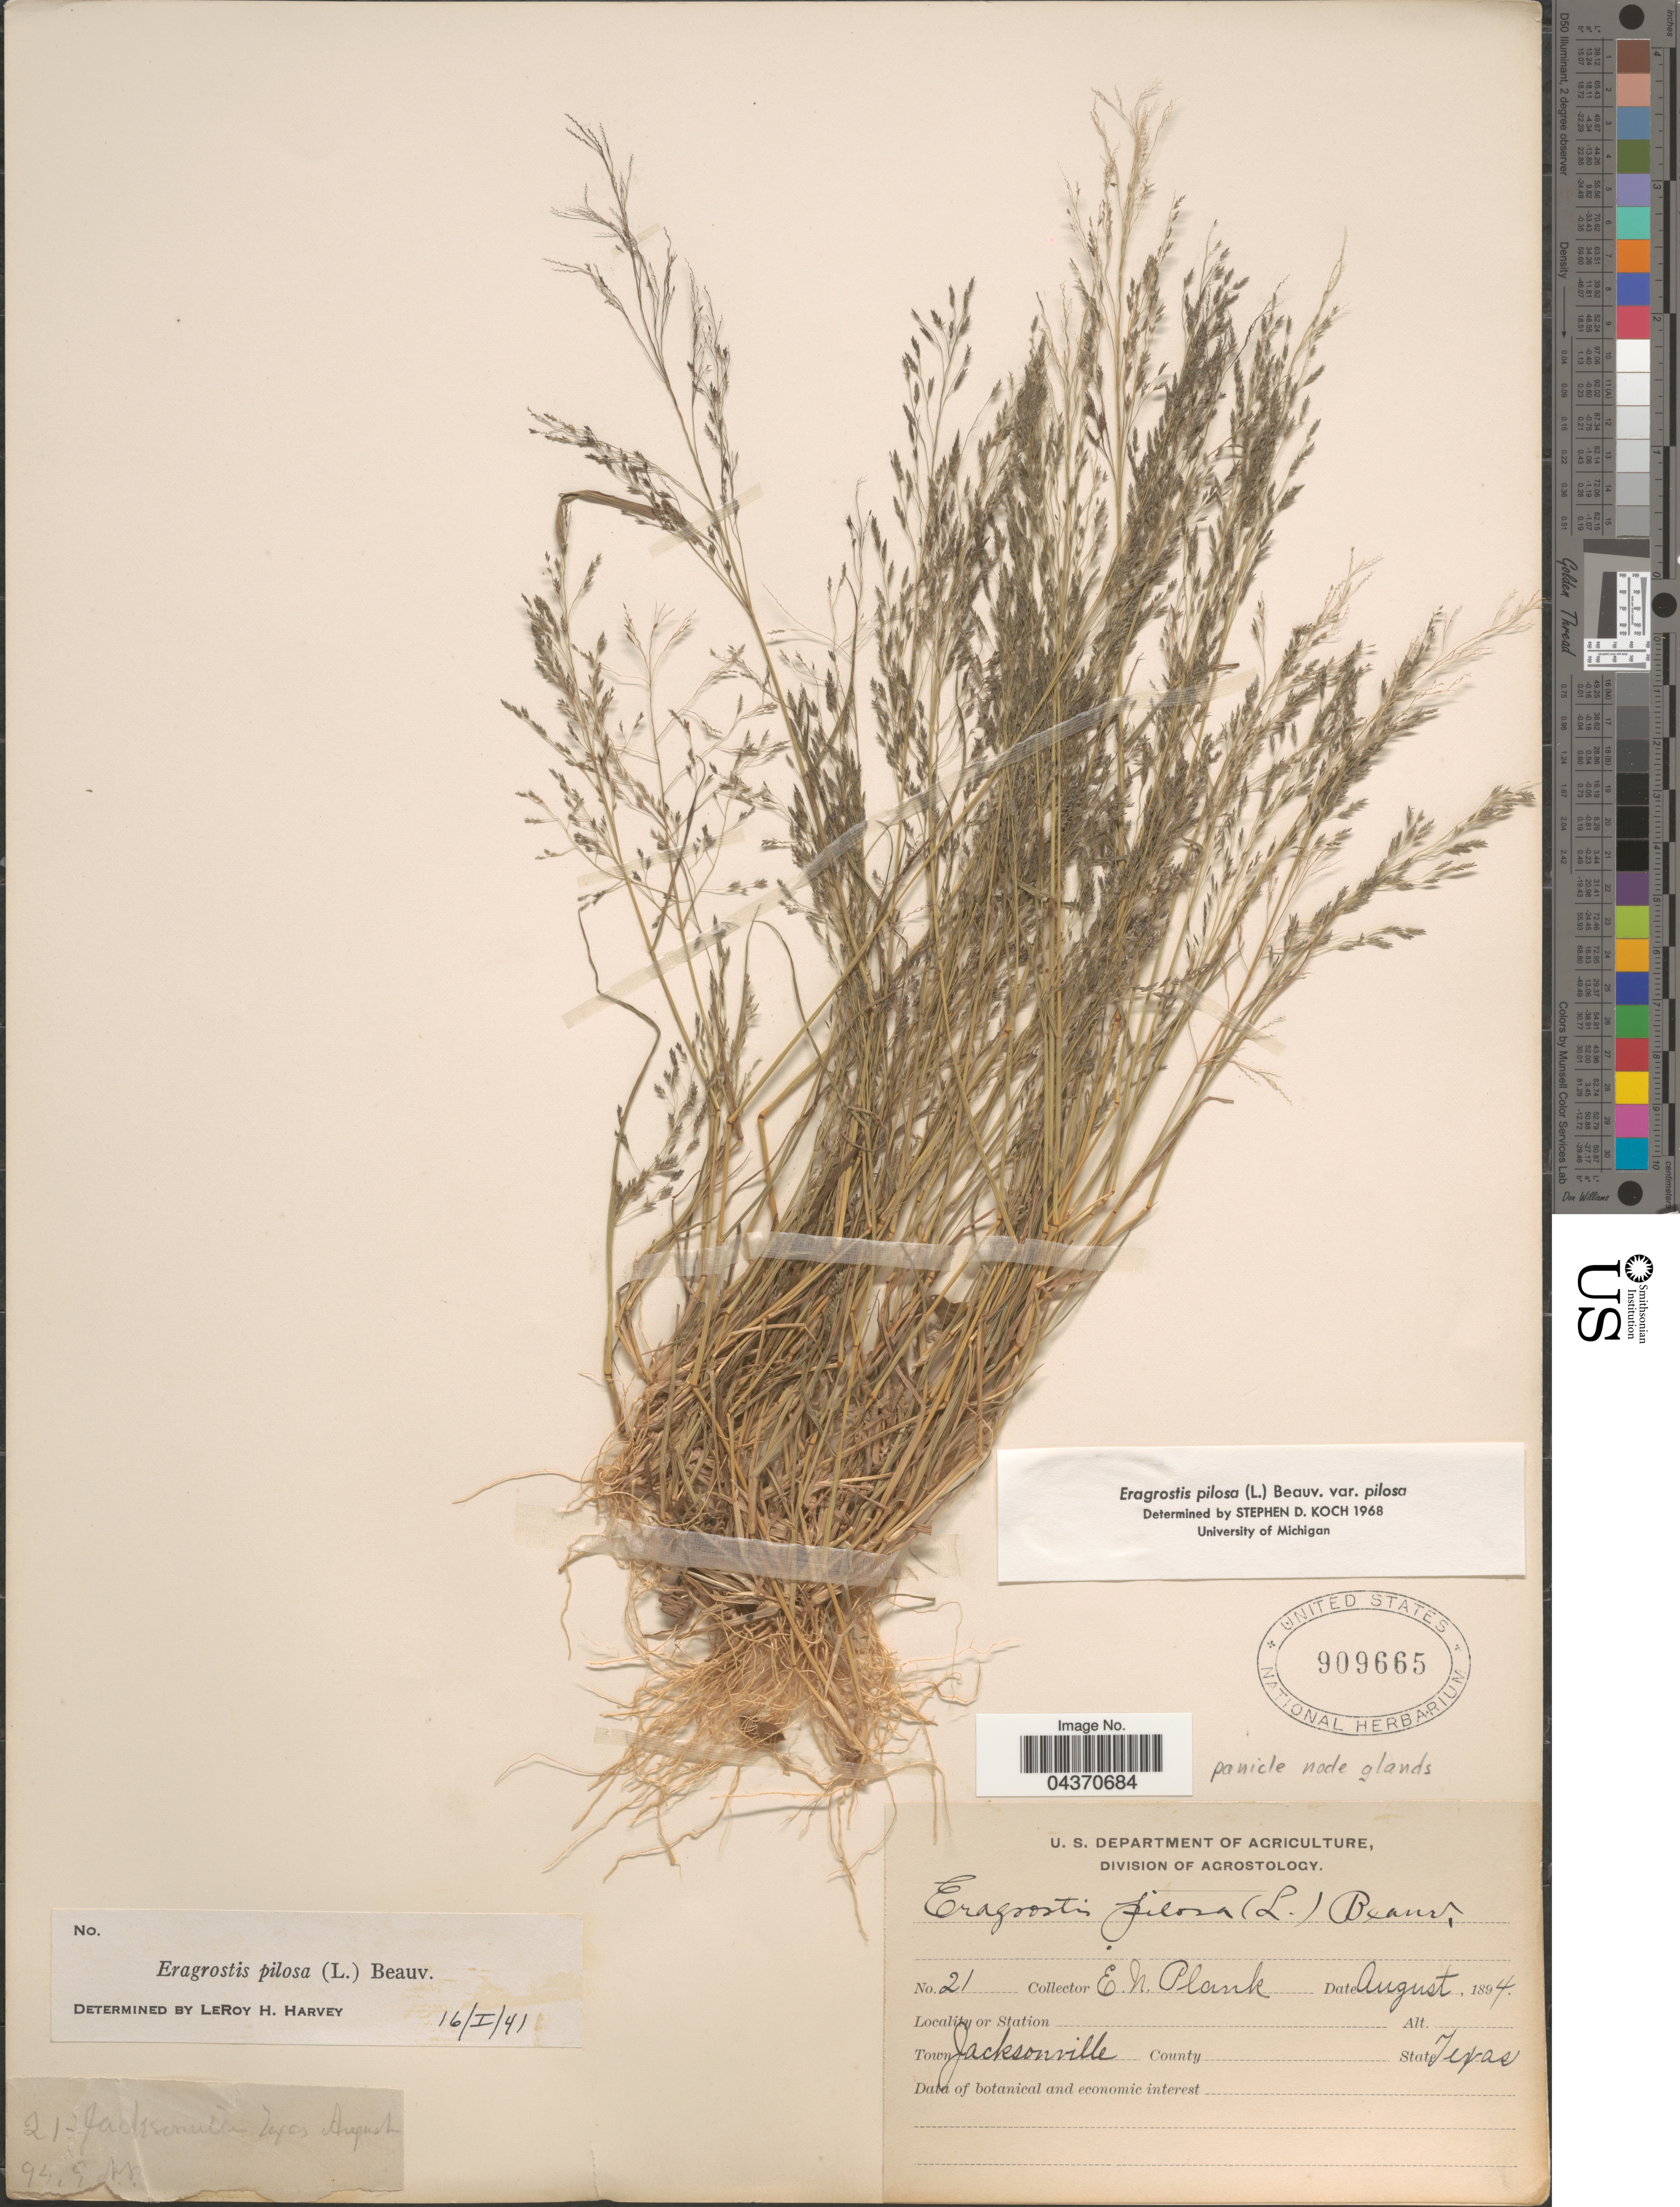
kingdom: Plantae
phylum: Tracheophyta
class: Liliopsida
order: Poales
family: Poaceae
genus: Eragrostis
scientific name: Eragrostis pilosa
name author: (L.) P. Beauv.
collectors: E. Plank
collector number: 21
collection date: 1894-08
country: United States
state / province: Texas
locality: Town Jacksonville.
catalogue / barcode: US 909665